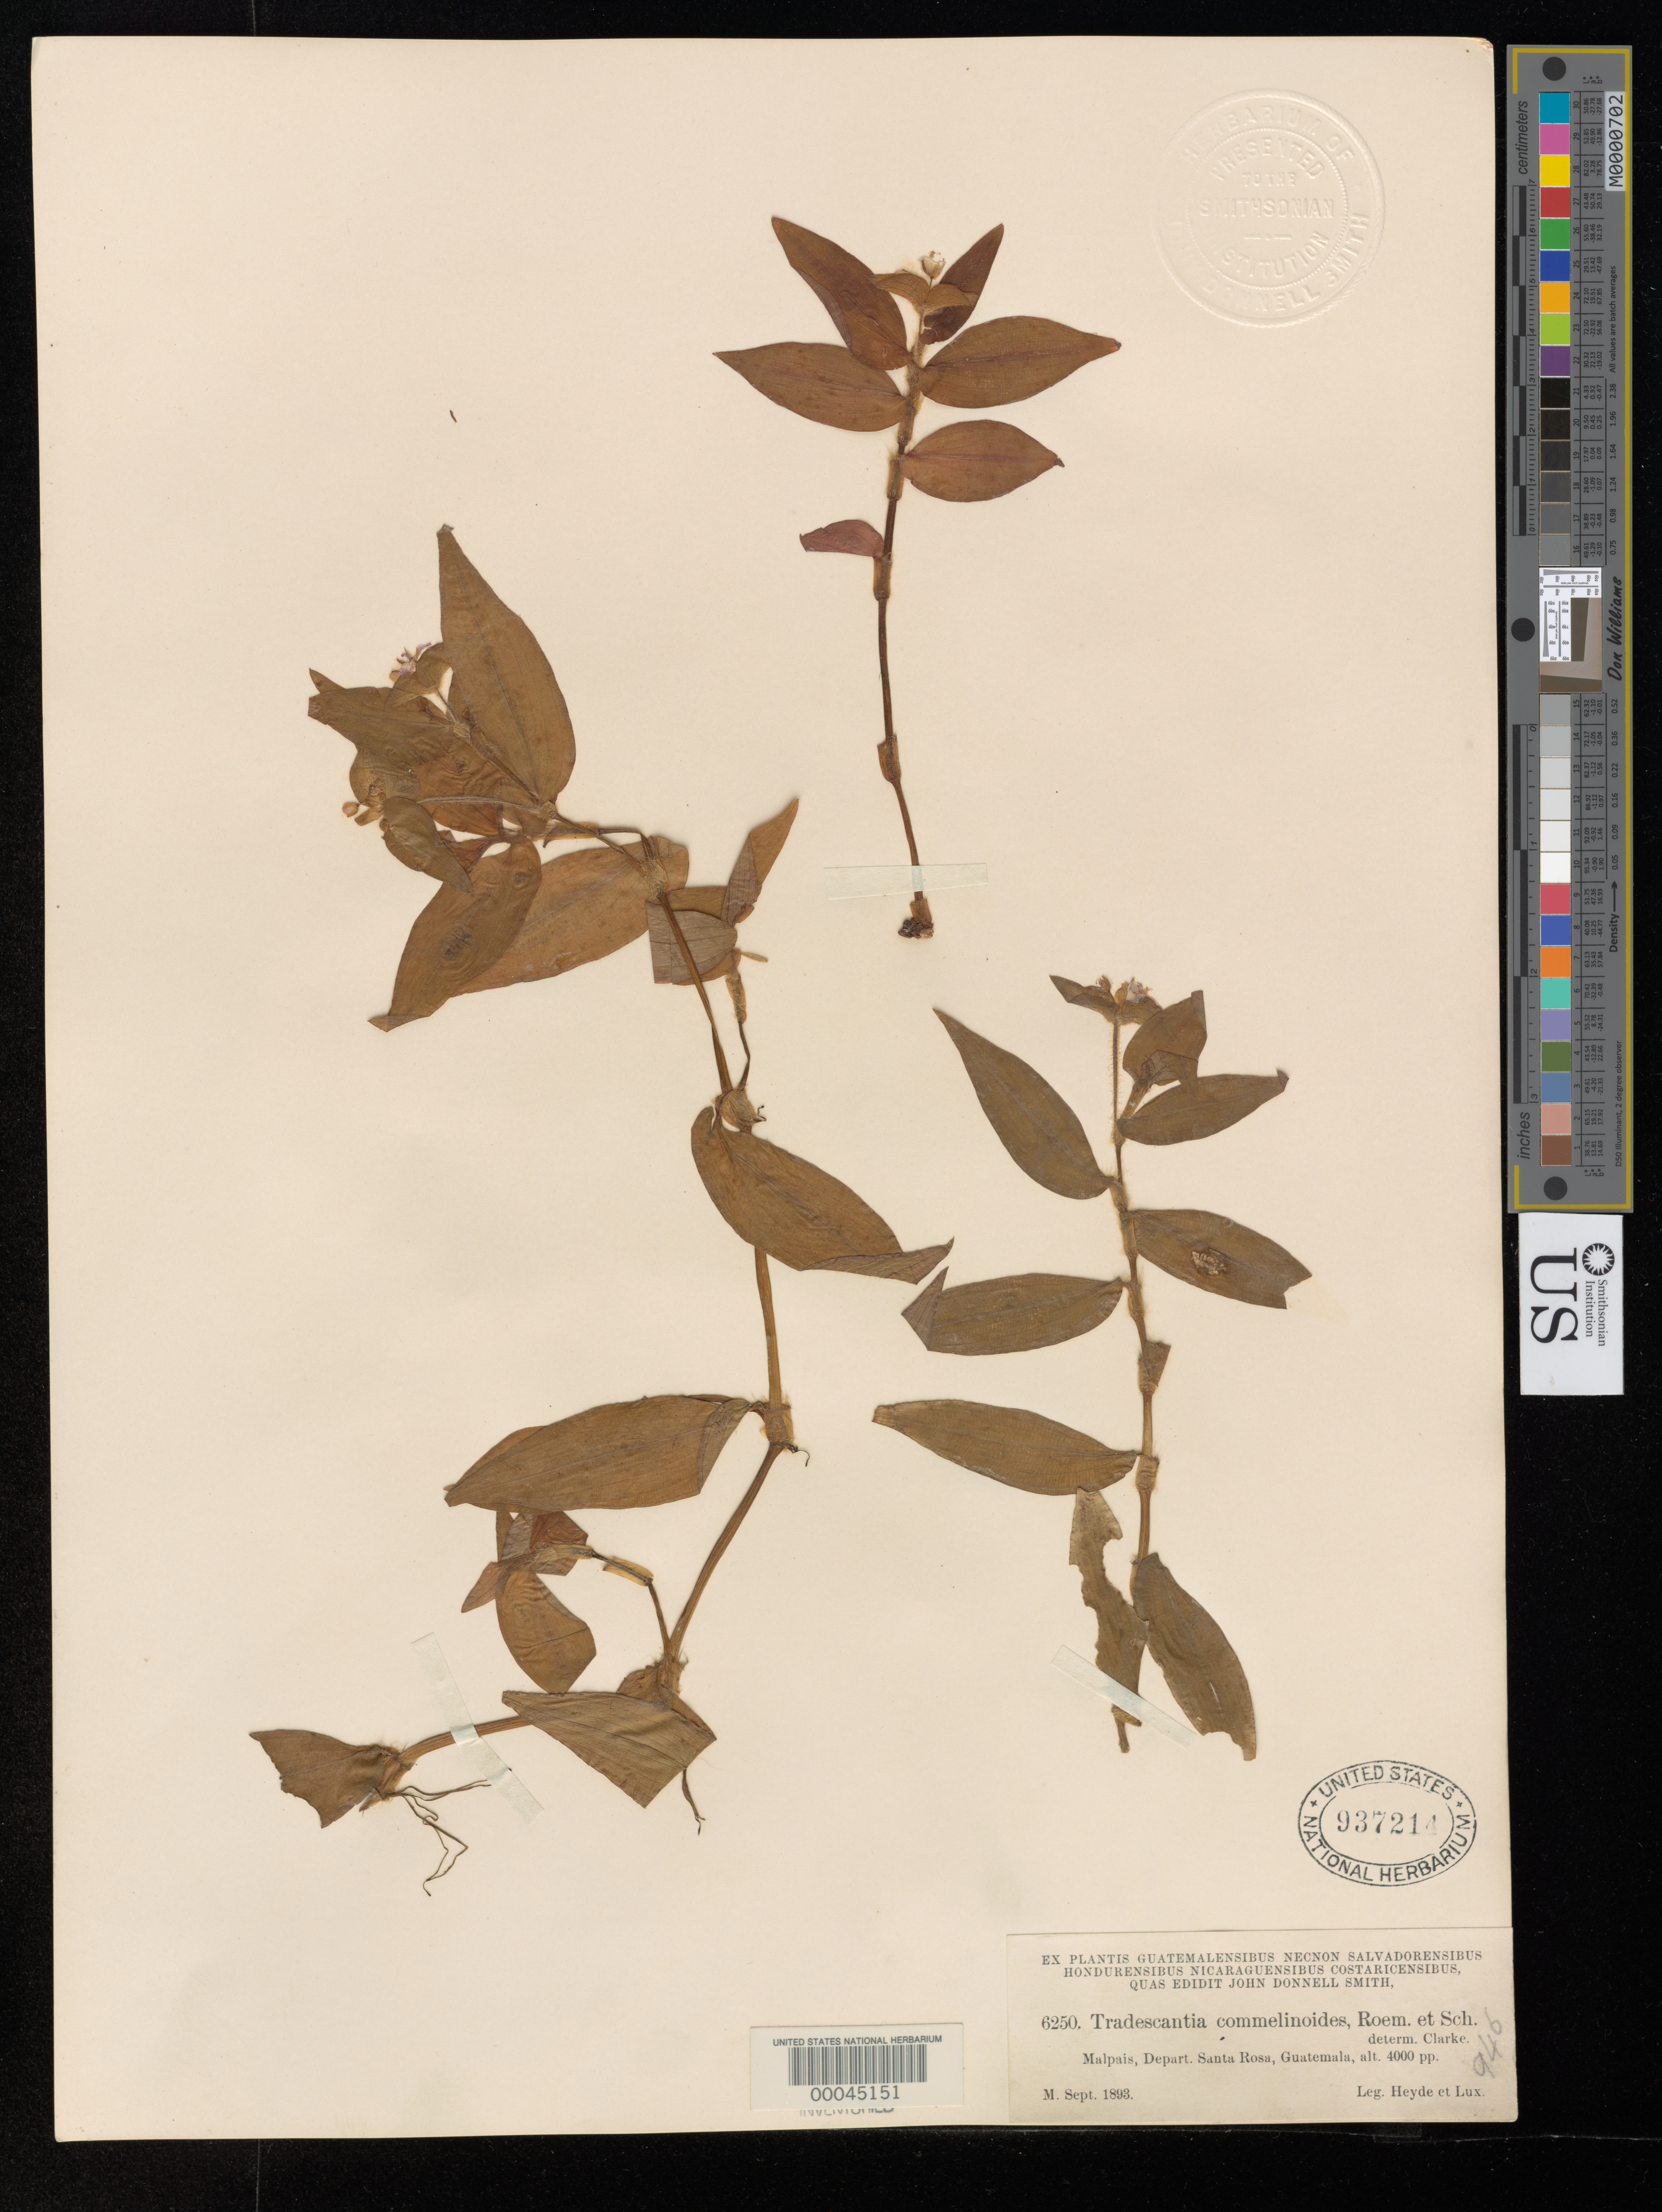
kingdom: Plantae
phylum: Tracheophyta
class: Liliopsida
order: Commelinales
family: Commelinaceae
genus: Tradescantia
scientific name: Tradescantia poelliae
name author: D.R. Hunt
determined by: Strong, Mark T., (BOT), Smithsonian Institution - National Museum of Natural History (UNITED STATES)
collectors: E. T. Heyde & E. Lux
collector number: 6250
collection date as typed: Sep 1893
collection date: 1893-09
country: Guatemala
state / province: Santa Rosa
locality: Malpais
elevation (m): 1220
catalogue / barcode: US 937214